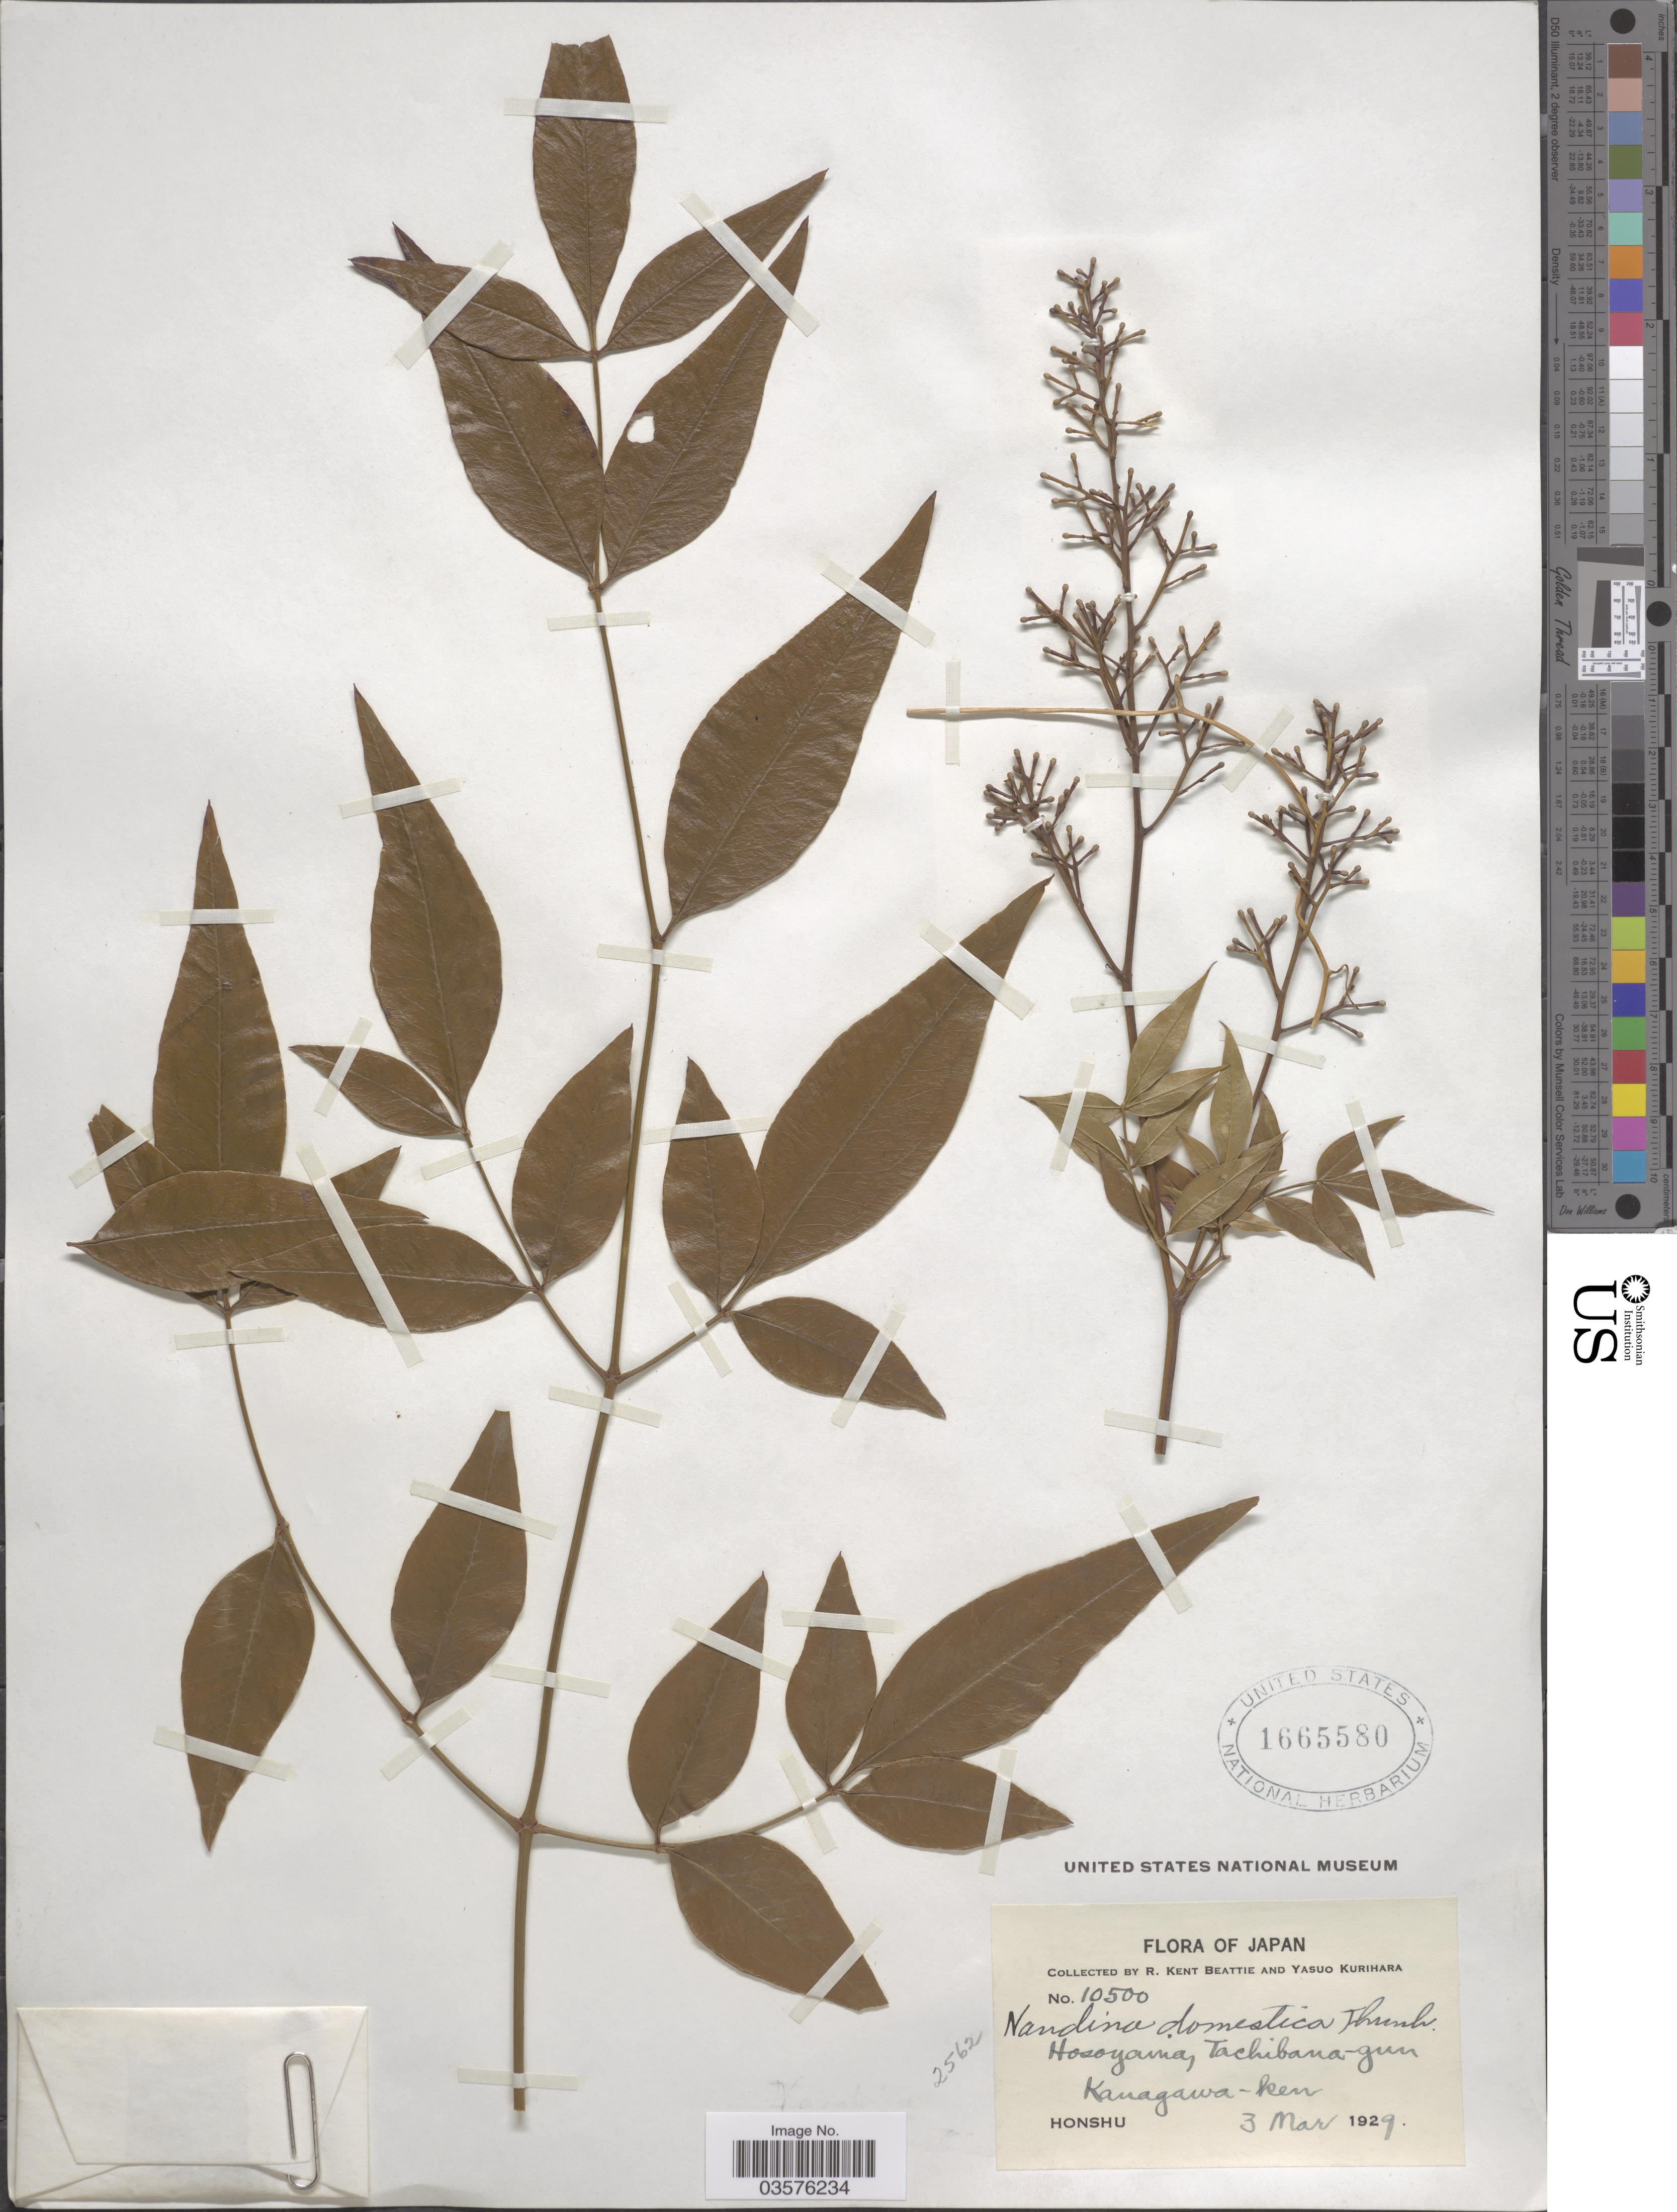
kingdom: Plantae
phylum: Tracheophyta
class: Magnoliopsida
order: Ranunculales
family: Berberidaceae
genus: Nandina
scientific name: Nandina domestica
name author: Thunb.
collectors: R. K. Beattie & Y. Kurihara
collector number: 10500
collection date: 1929-03-03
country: Japan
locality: Hosoyama, Tachibana-gun, Kanagawa-ken. Honshu.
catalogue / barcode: US 1665580